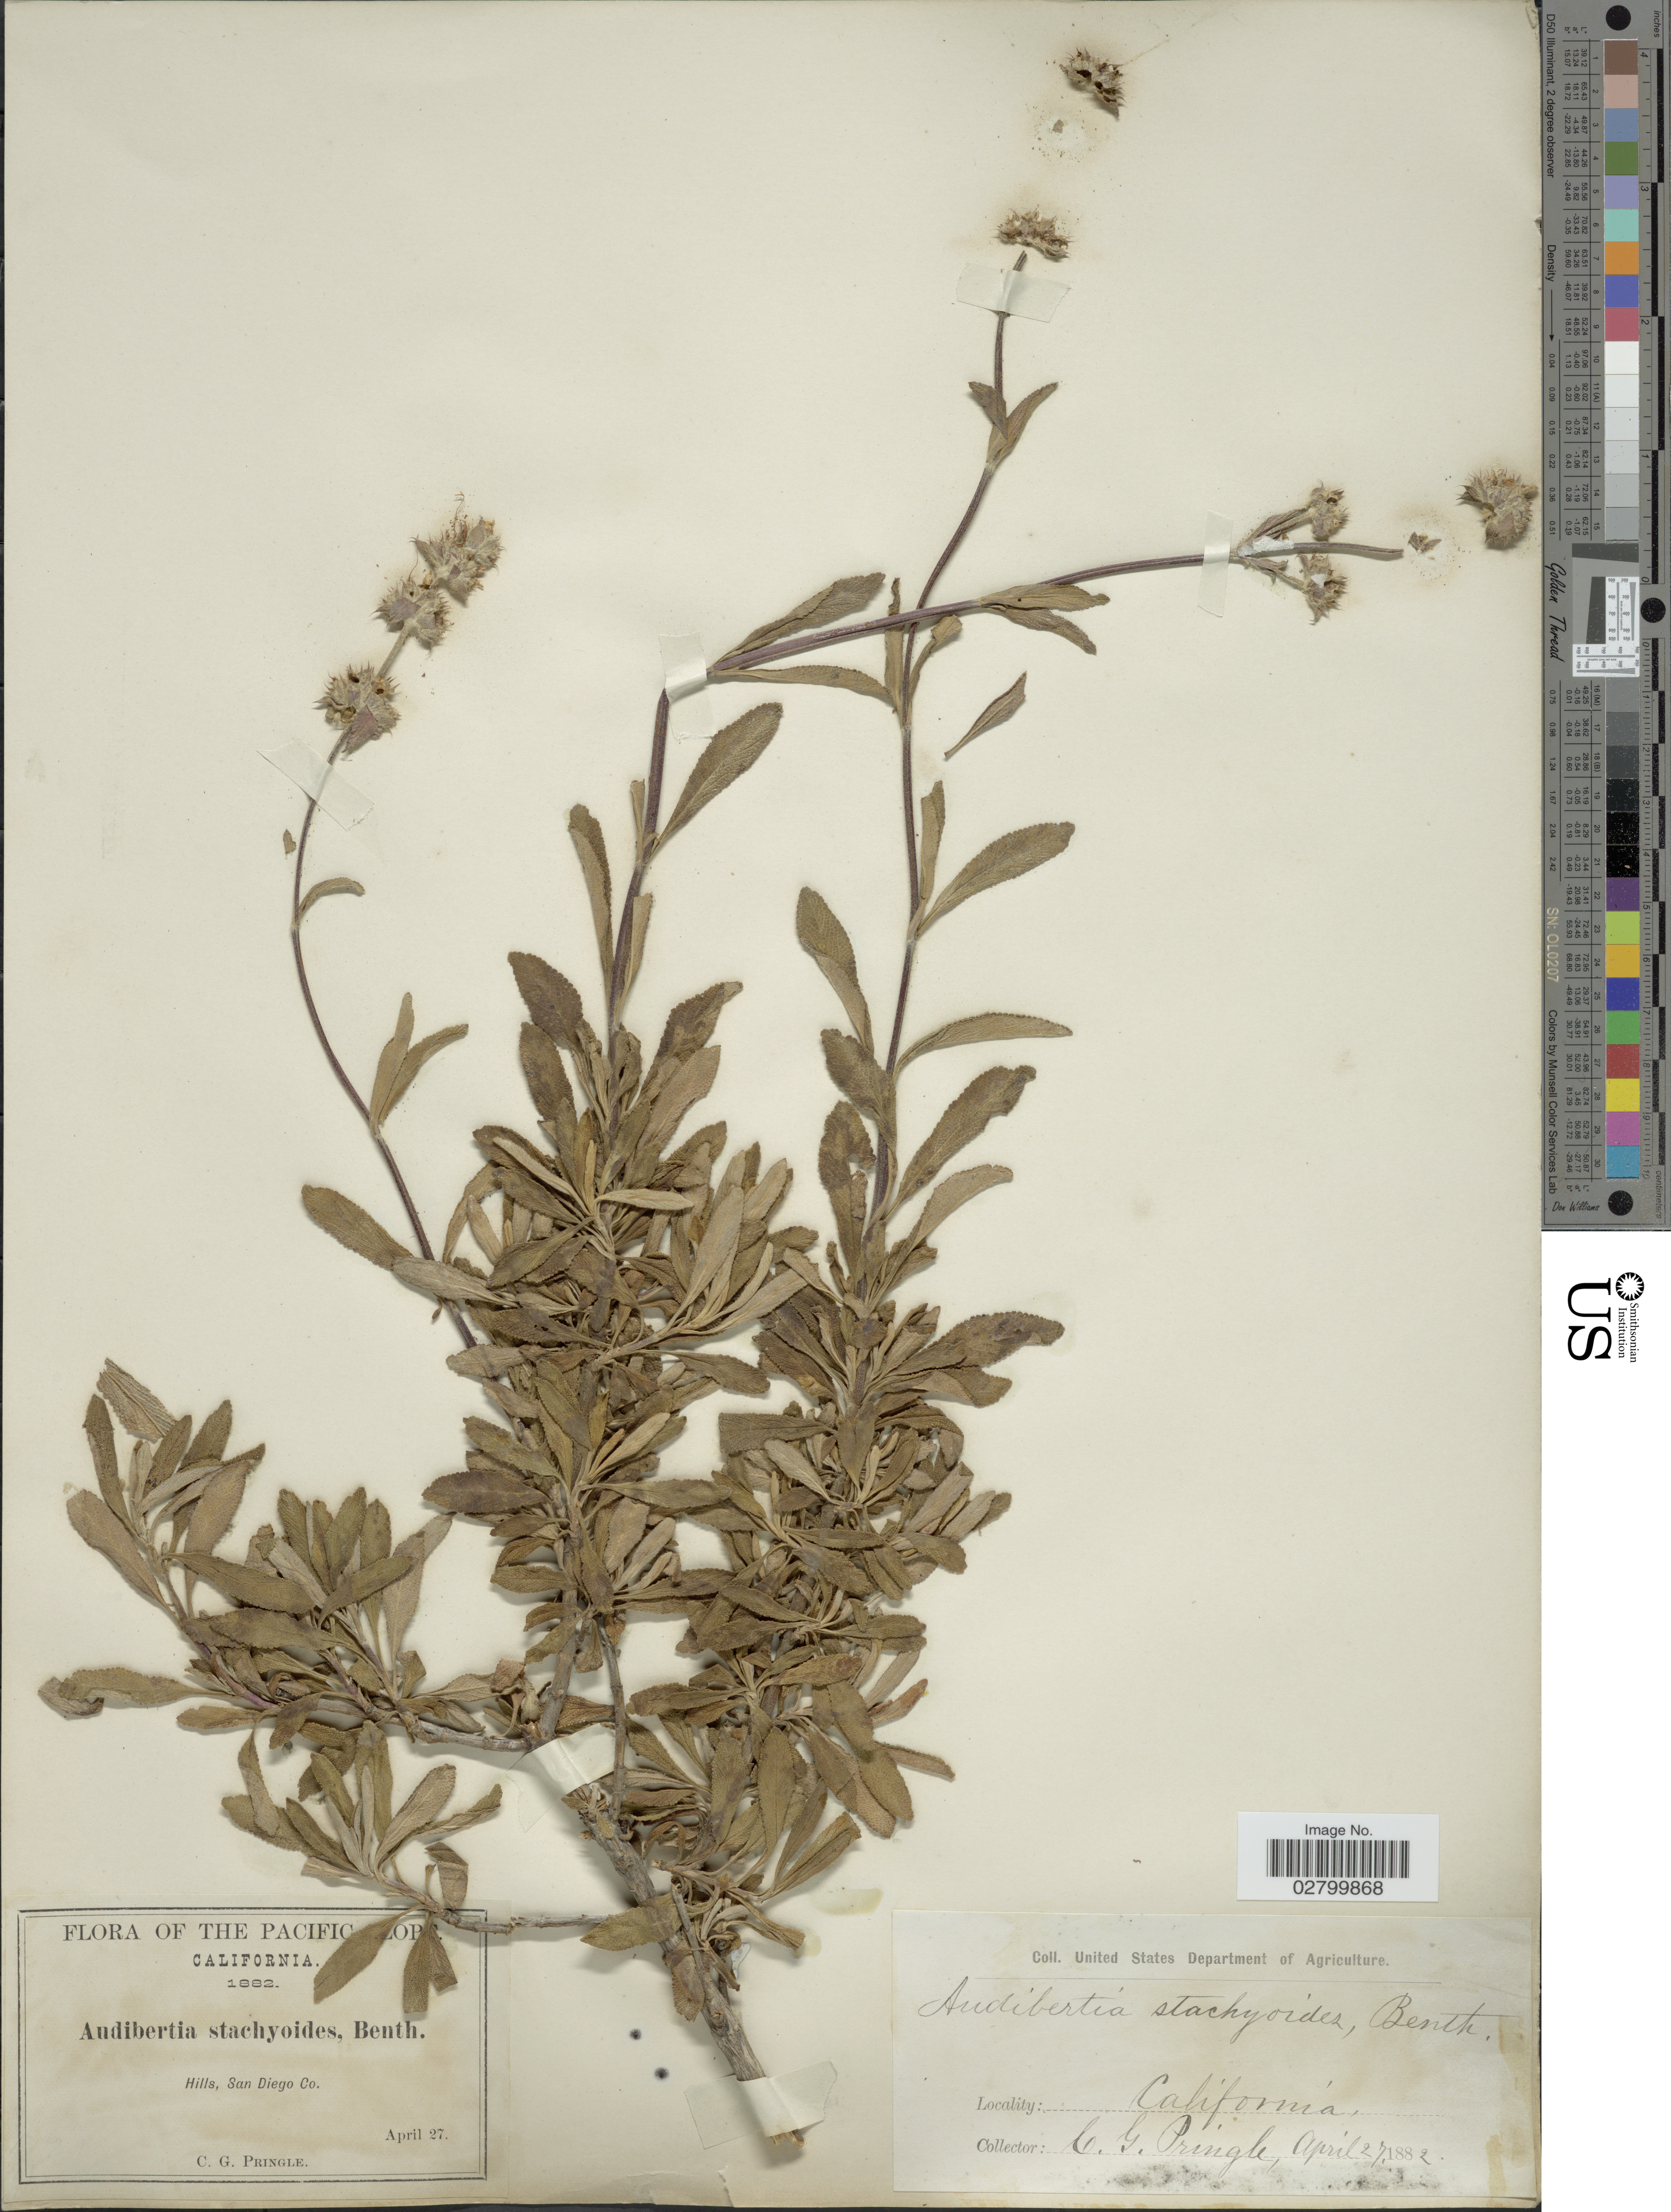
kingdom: Plantae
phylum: Tracheophyta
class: Magnoliopsida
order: Lamiales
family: Lamiaceae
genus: Salvia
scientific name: Salvia mellifera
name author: Greene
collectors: C. G. Pringle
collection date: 1882-04-27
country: United States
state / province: California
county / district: San Diego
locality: Pacific Slope, Hills, San Diego Co.